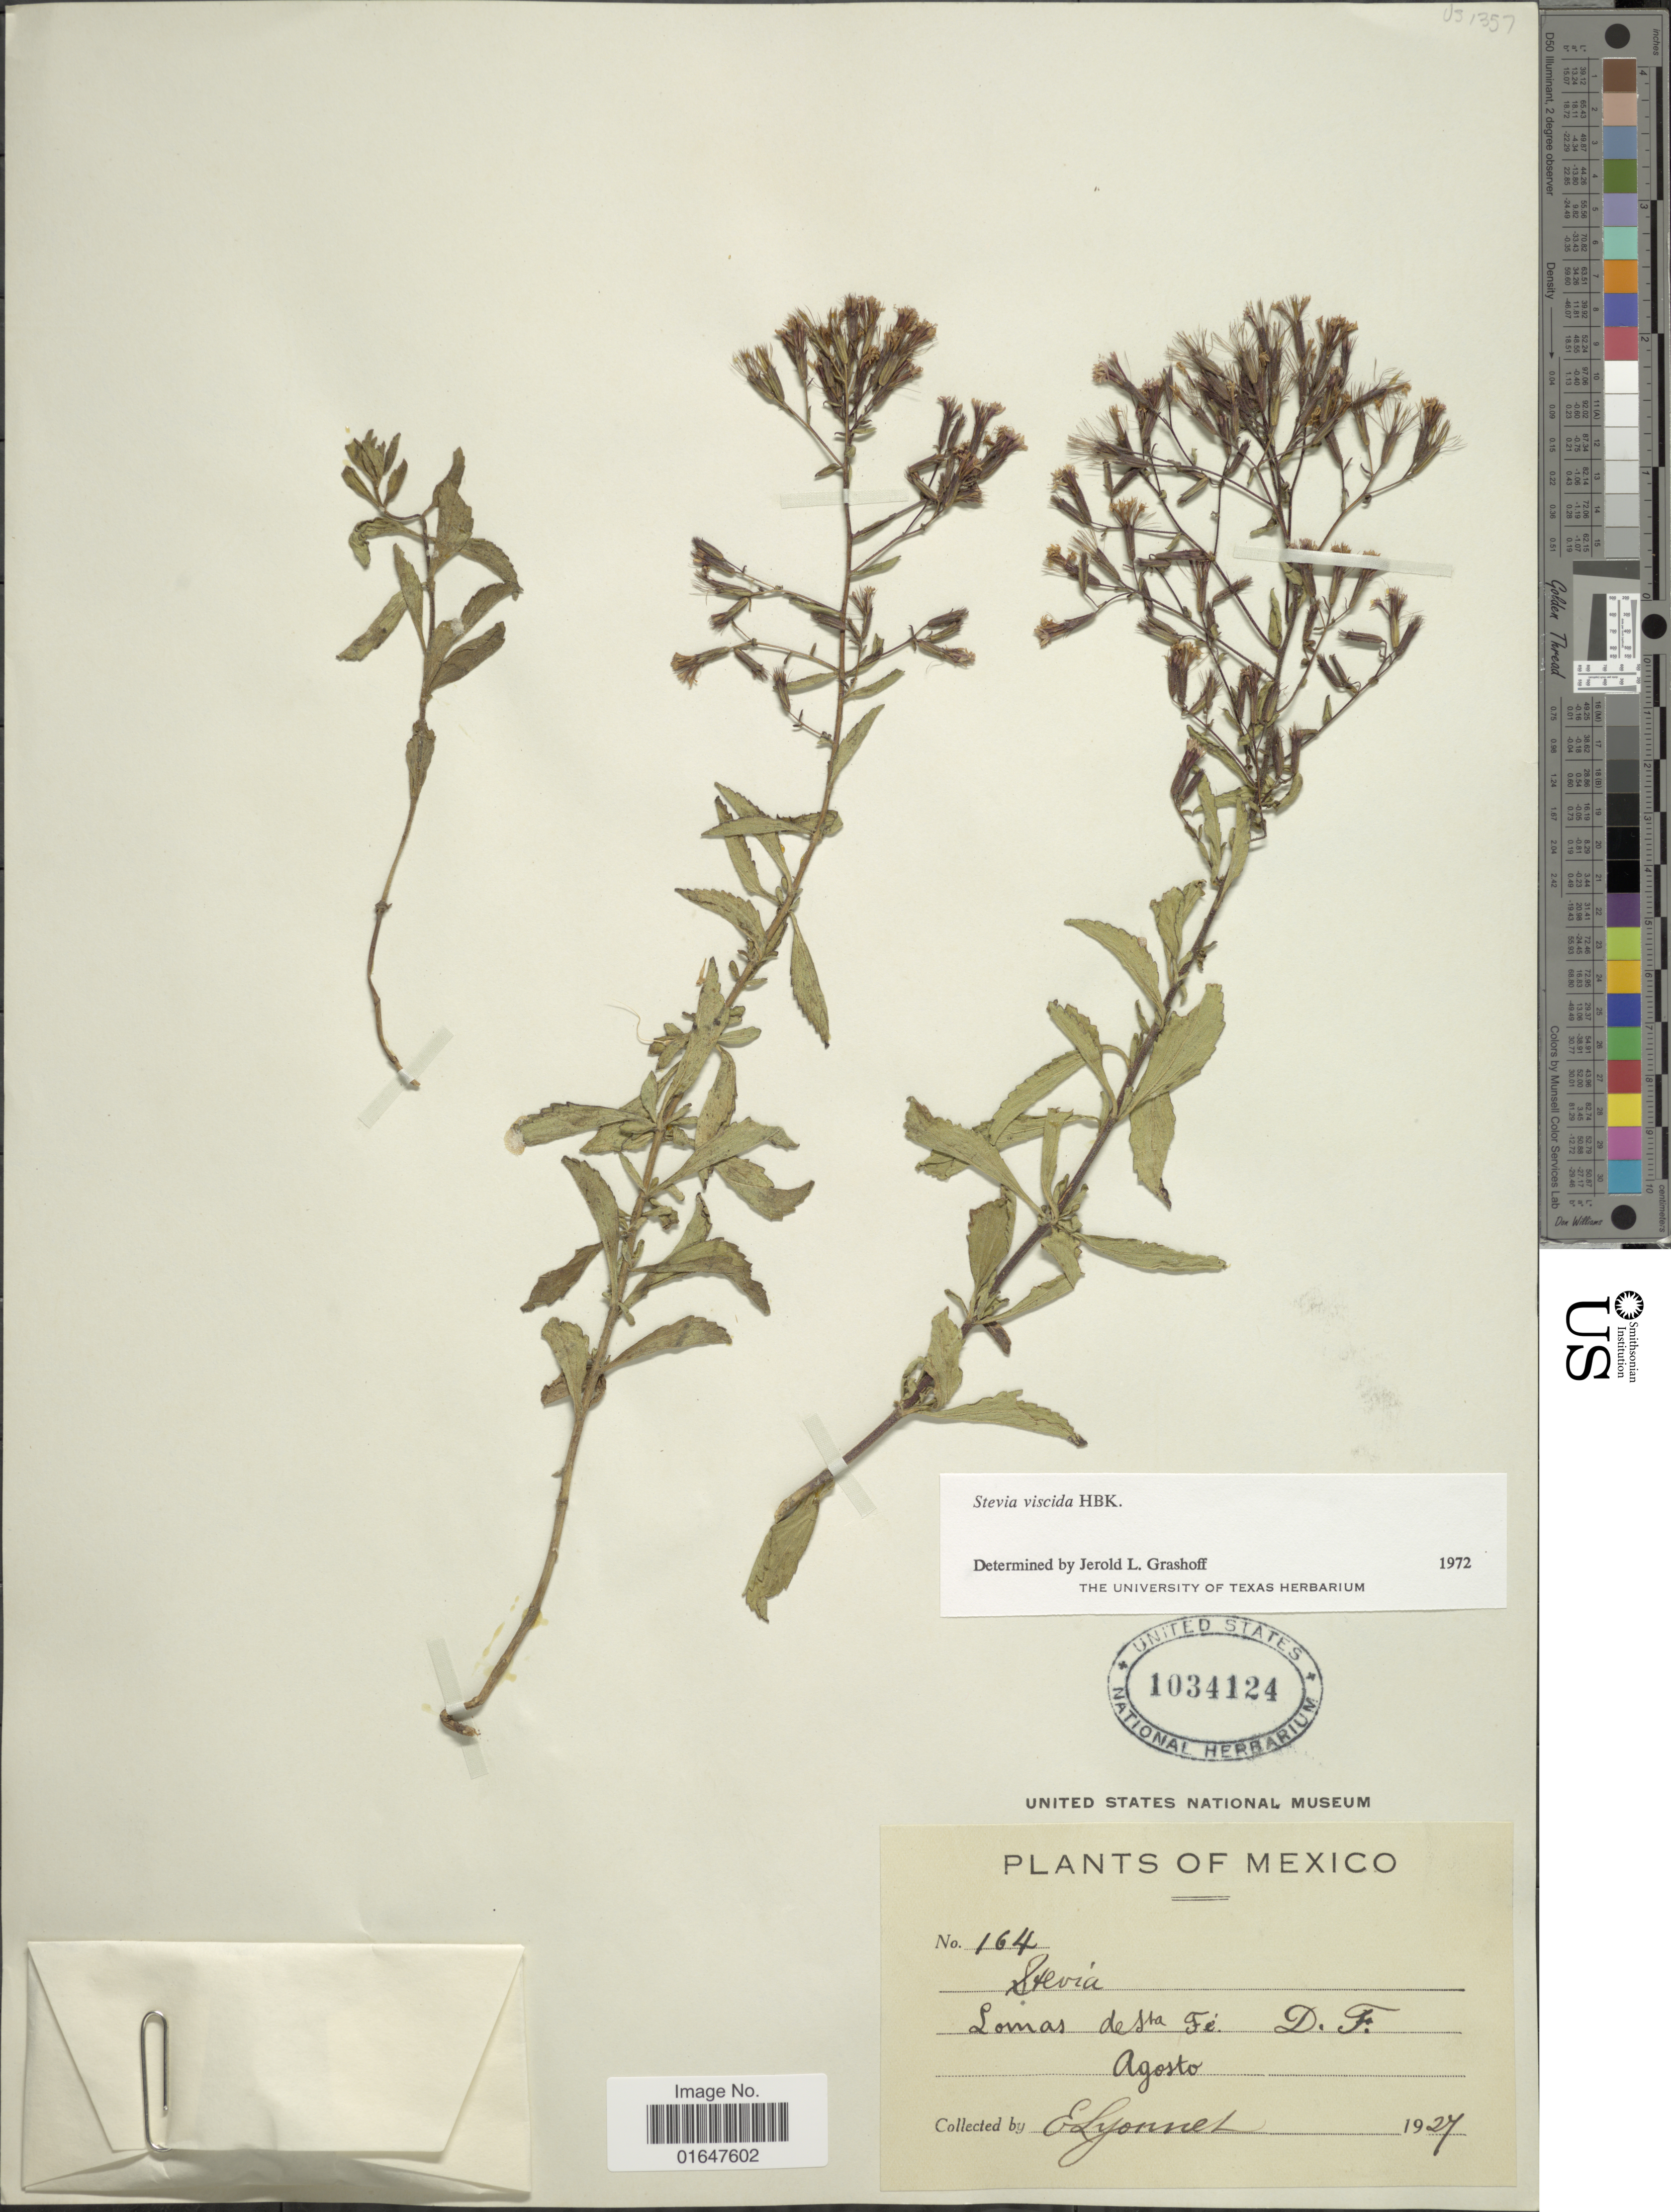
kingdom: Plantae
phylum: Tracheophyta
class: Magnoliopsida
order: Asterales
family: Asteraceae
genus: Stevia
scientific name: Stevia viscida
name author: Kunth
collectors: E. Lyonnet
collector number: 164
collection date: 1927-08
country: Mexico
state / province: Distrito Federal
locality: Lomas de Sta Fe, D. F.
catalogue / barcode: US 1034124